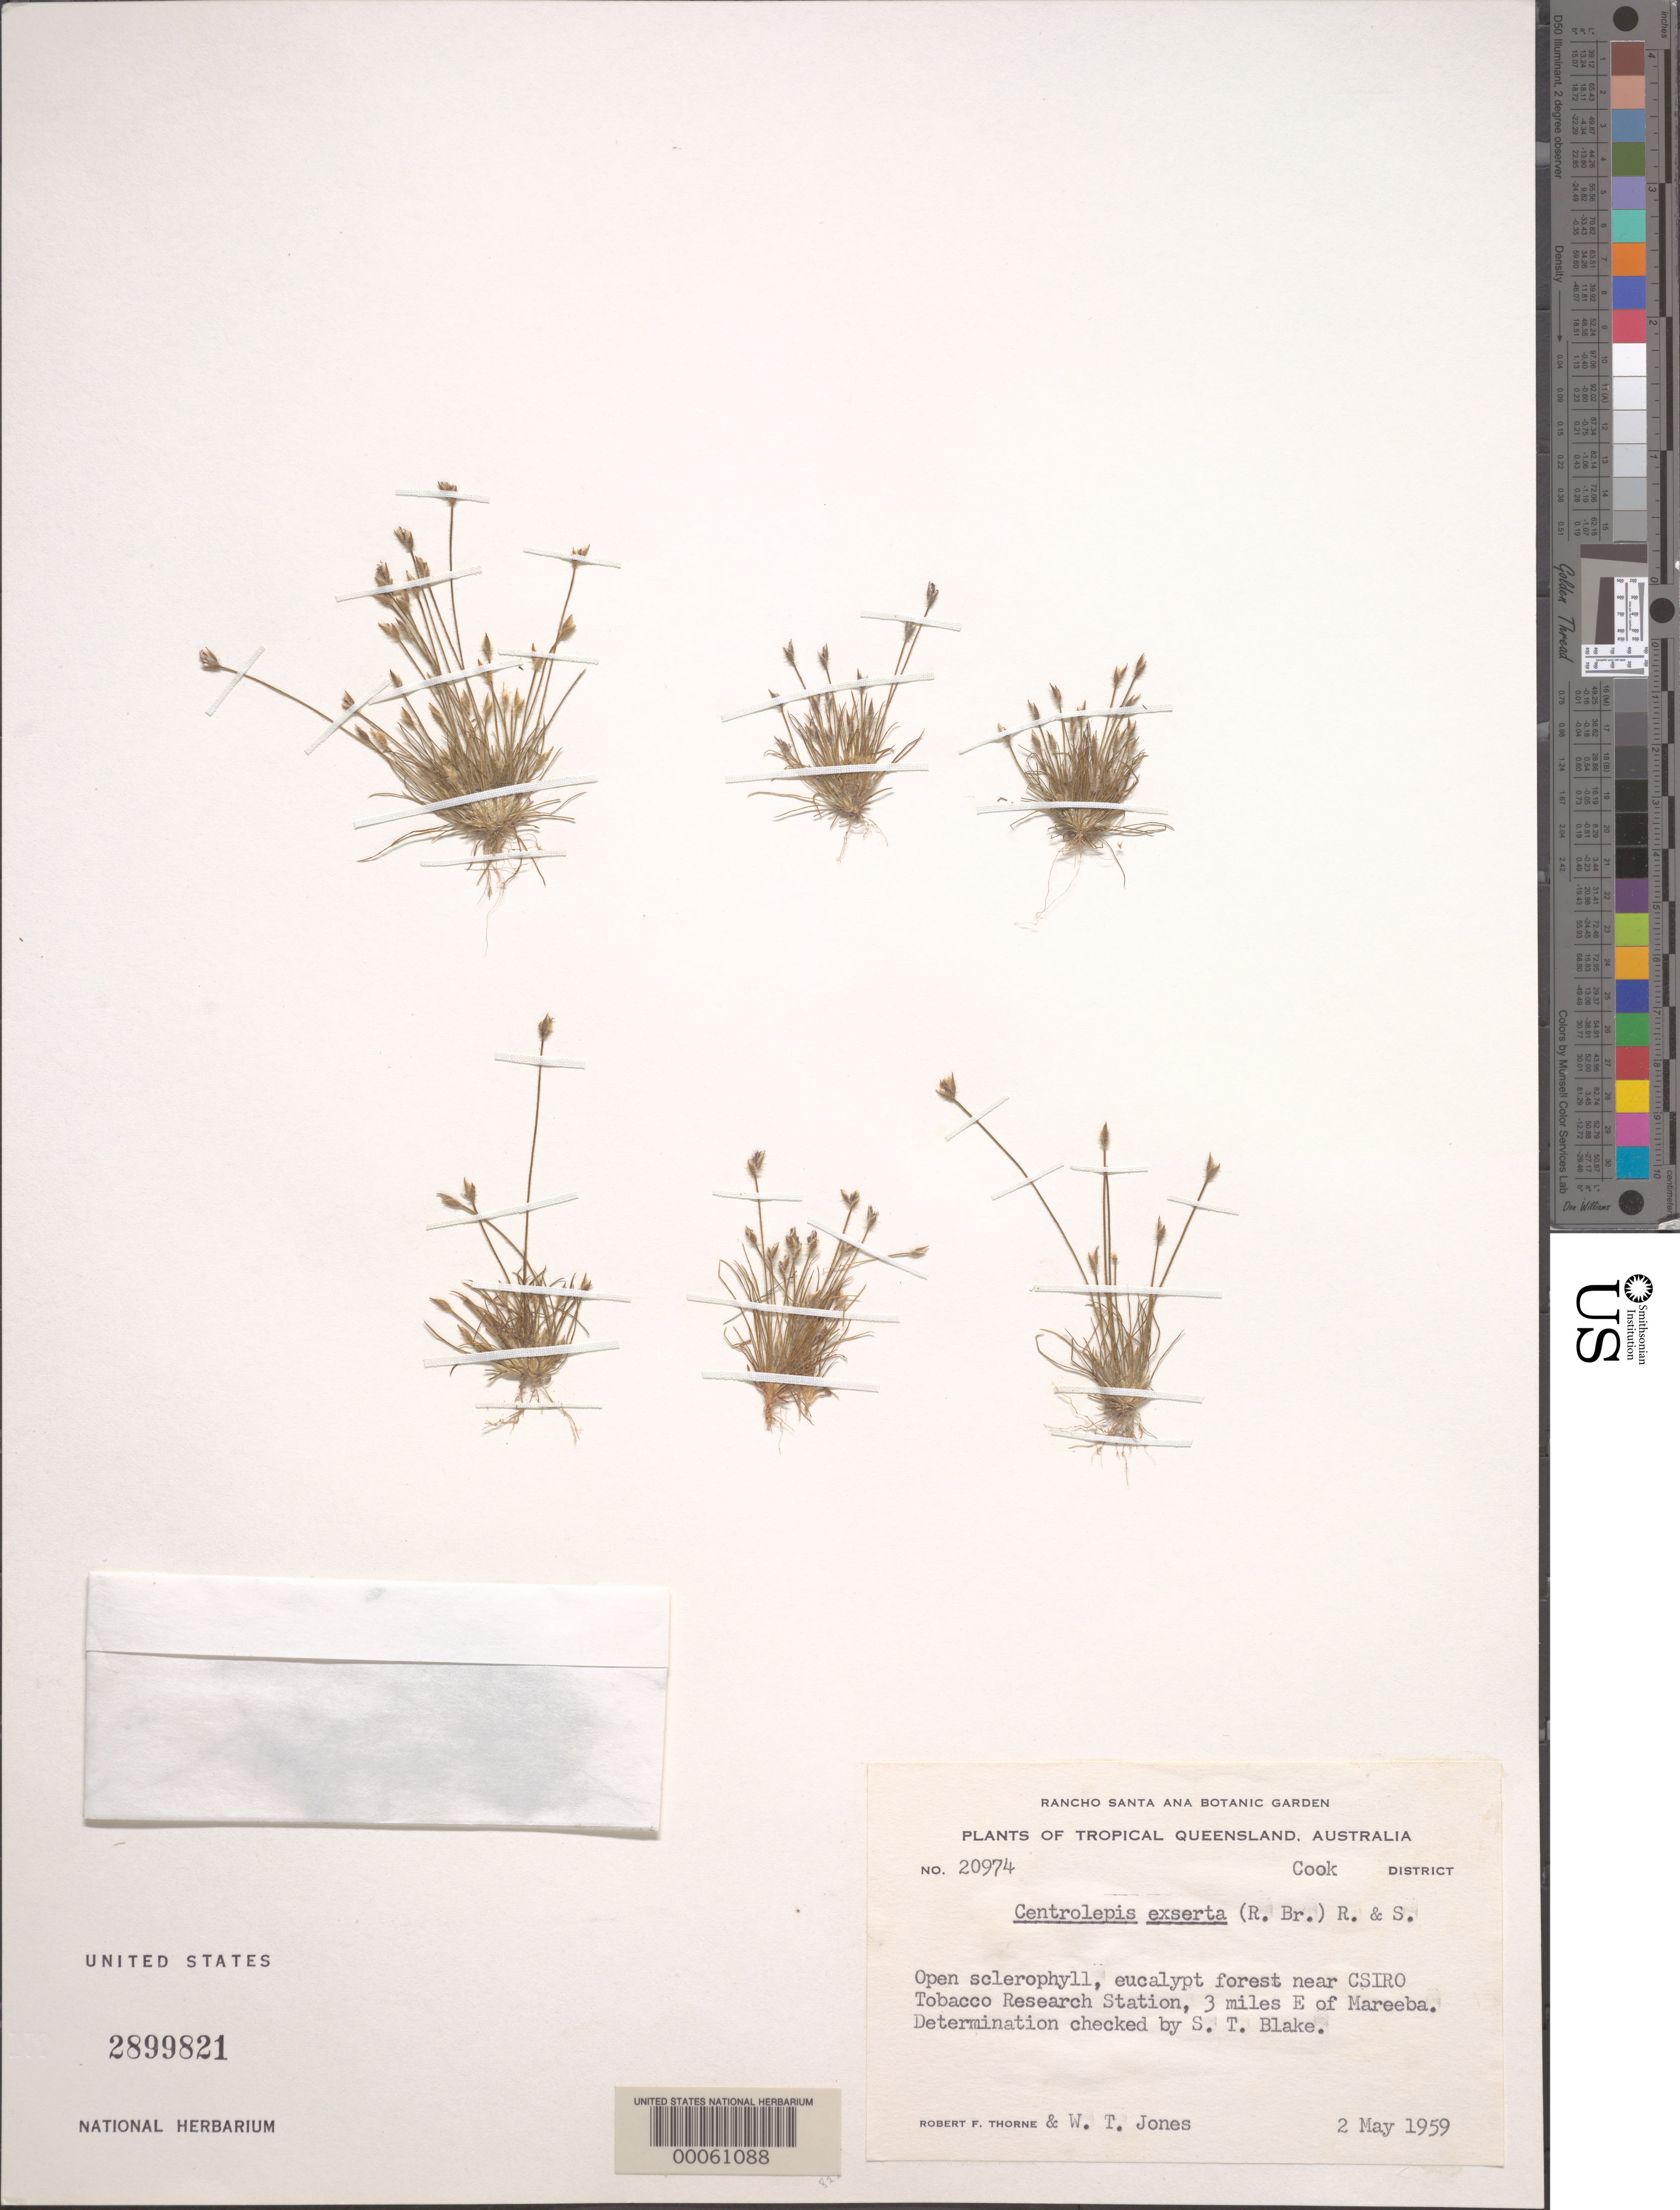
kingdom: Plantae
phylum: Tracheophyta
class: Liliopsida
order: Poales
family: Restionaceae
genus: Centrolepis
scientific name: Centrolepis exserta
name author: (R. Br.) Roem. & Schult.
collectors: R. F. Thorne & W. T. Jones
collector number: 20974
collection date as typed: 02 May 1959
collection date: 1959-05-02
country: Australia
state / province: Queensland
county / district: Cook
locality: Open sclerophyll eucalypt forest near csiro tobacco research station, 3 miles e of mareeba.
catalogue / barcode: US 2899821